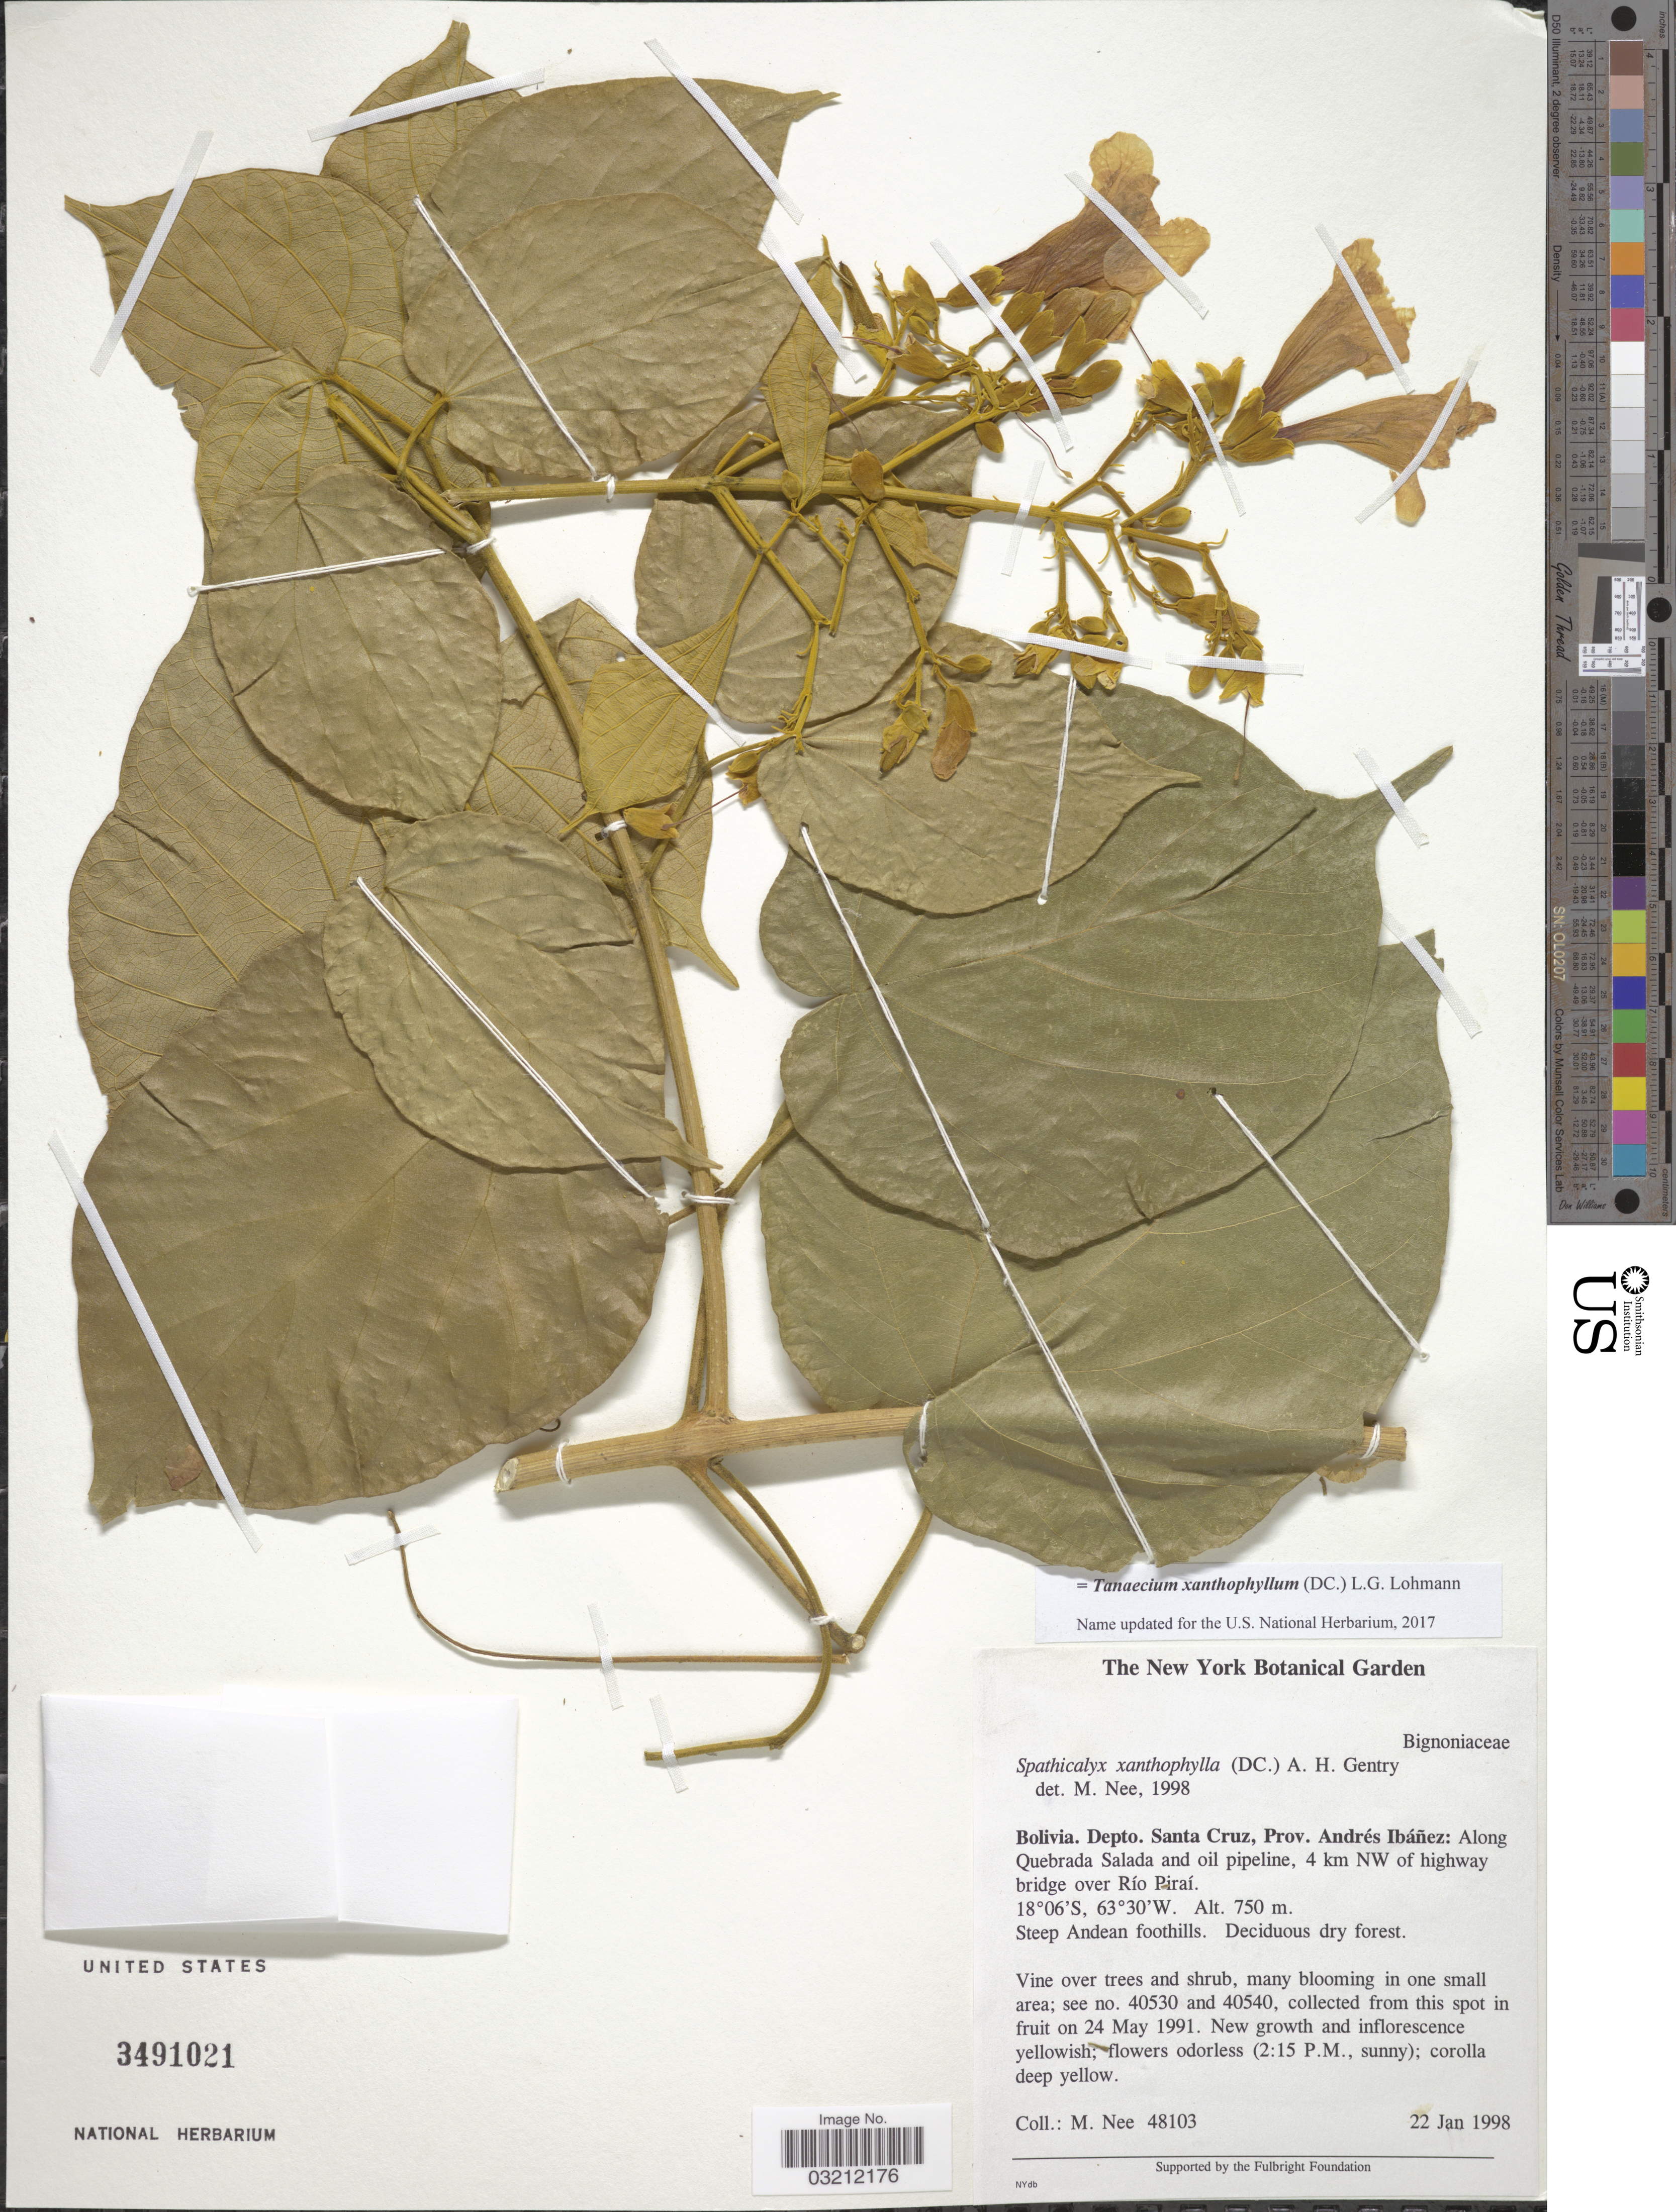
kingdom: Plantae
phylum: Tracheophyta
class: Magnoliopsida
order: Lamiales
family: Bignoniaceae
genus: Tanaecium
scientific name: Tanaecium xanthophyllum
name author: (DC.) L.G. Lohmann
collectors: M. Nee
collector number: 48103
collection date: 1998-01-22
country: Bolivia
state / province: Santa Cruz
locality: Depto. Santa Cruz, Prov. Andrés Ibáñez: Along Quebrada Salada and oil pipeline, 4 km NW of highway bridge over Río Piraí.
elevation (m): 750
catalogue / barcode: US 3491021